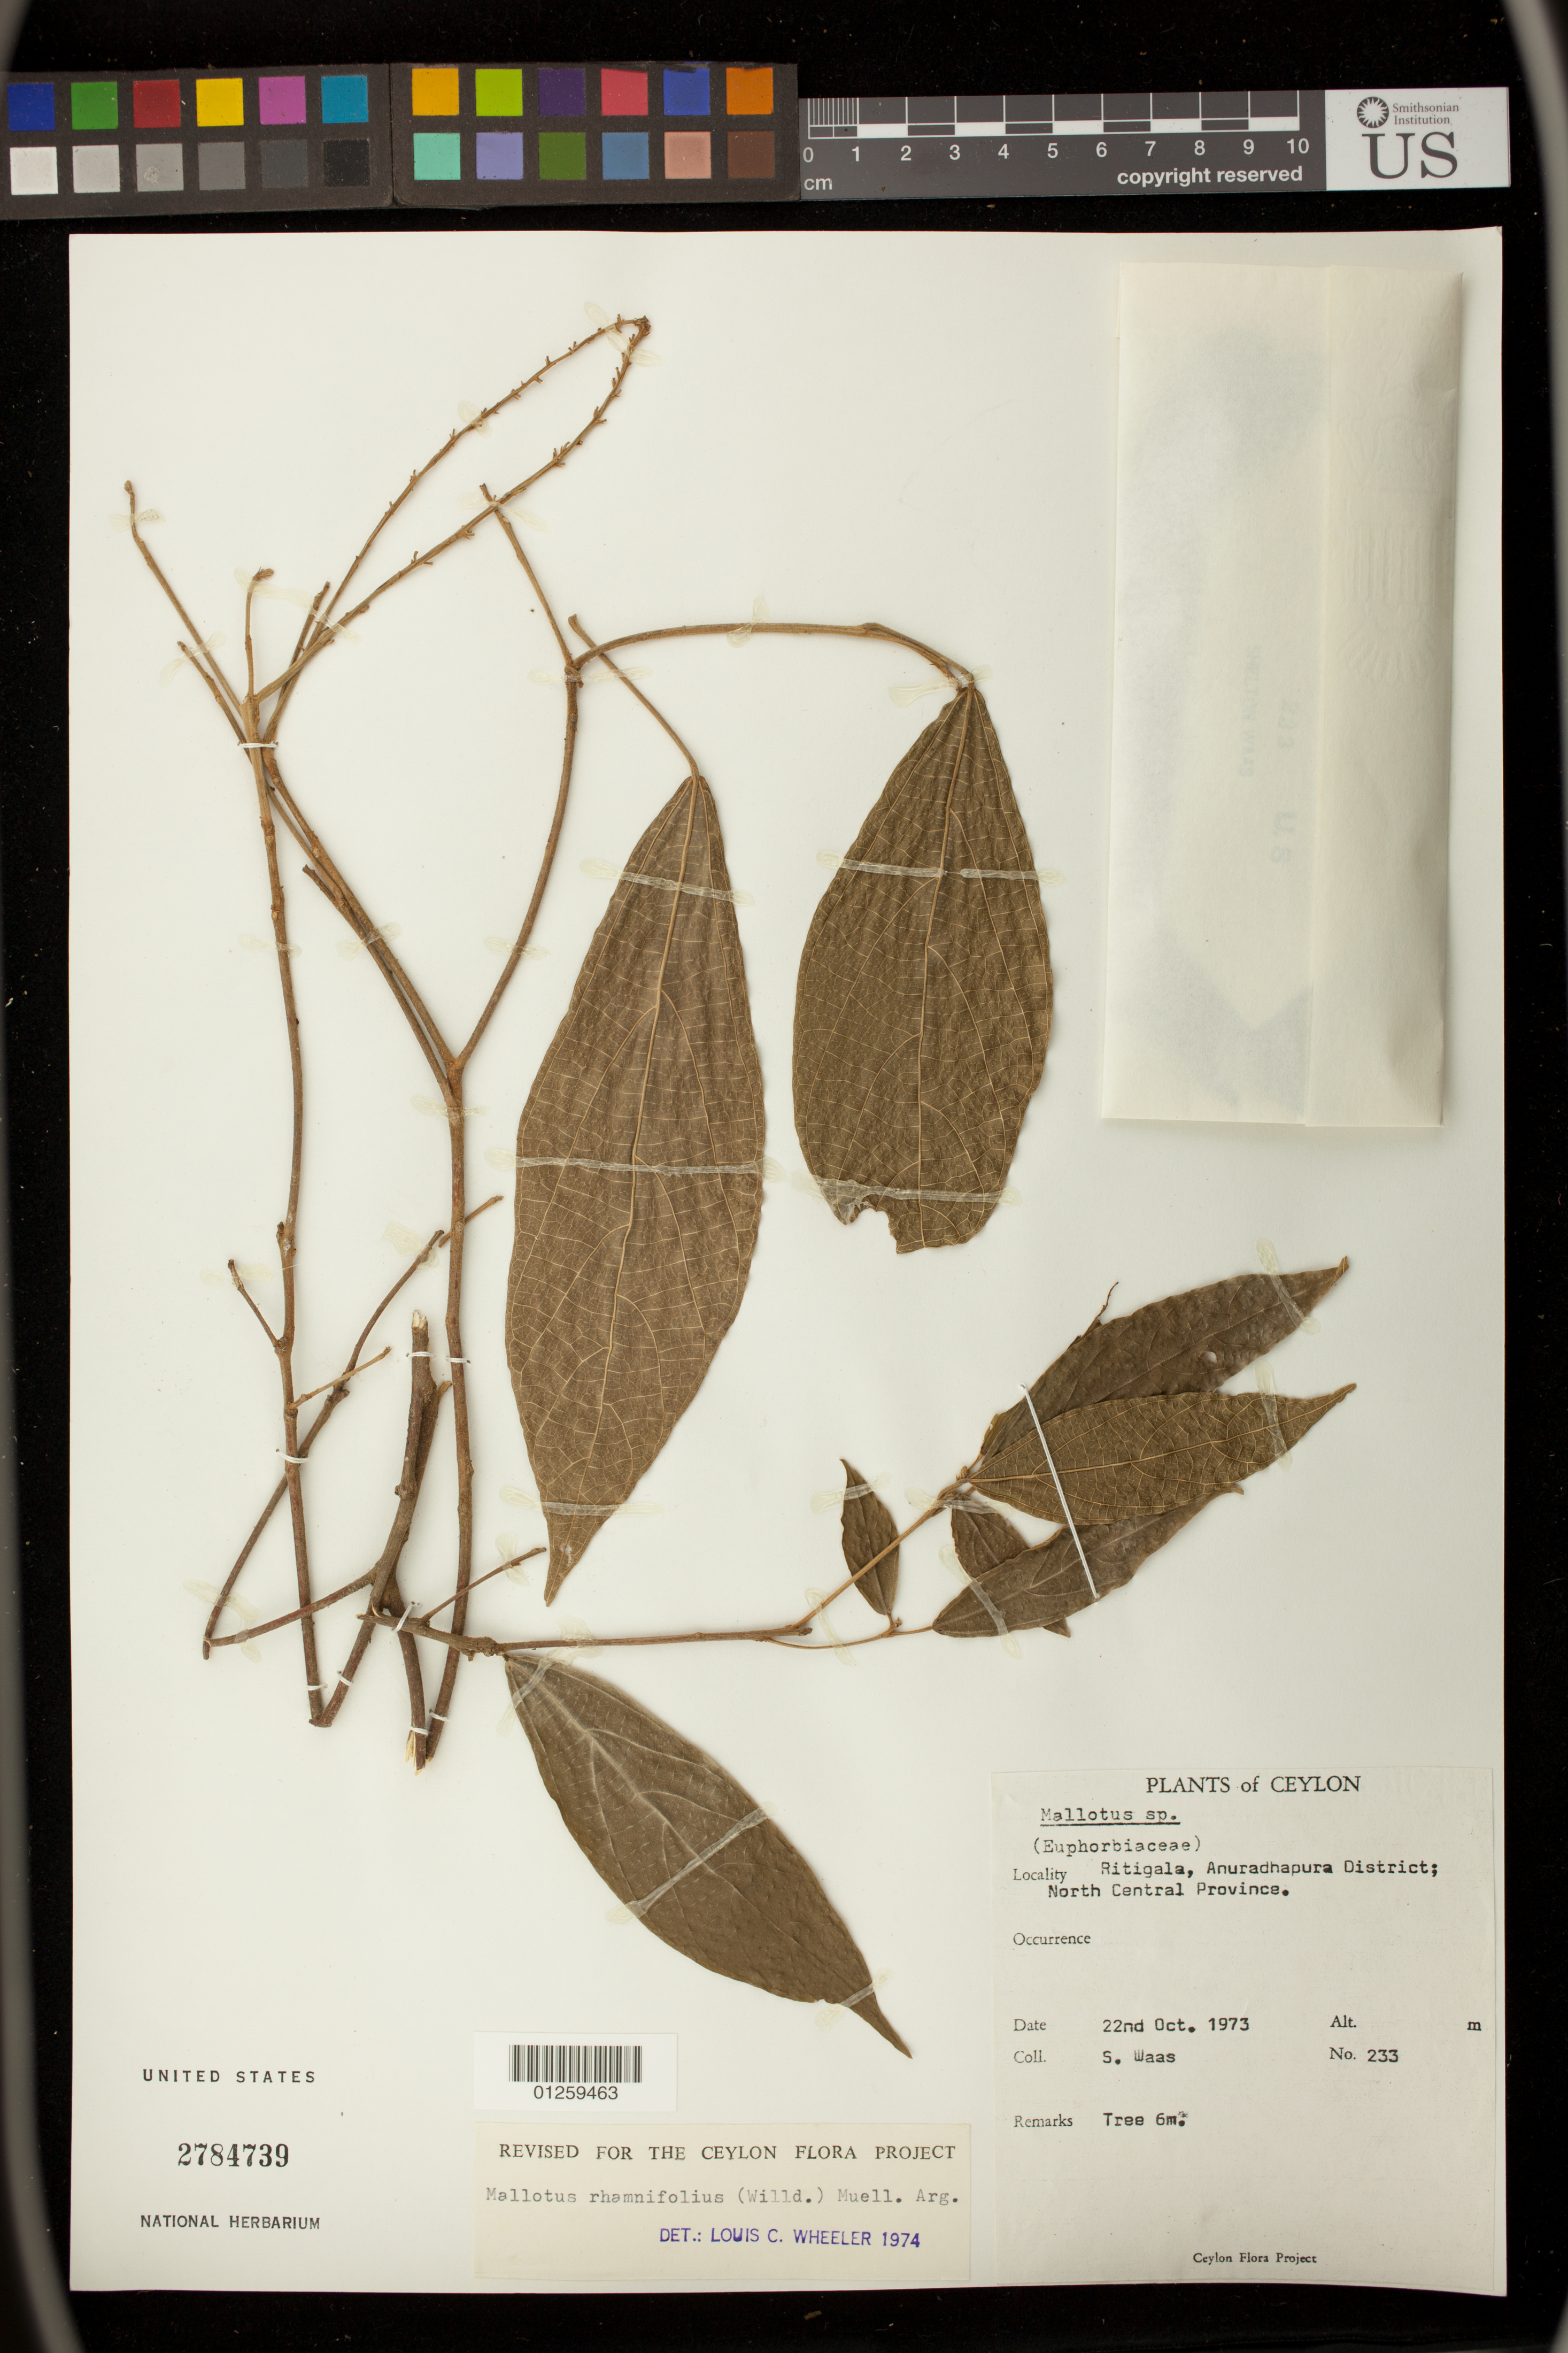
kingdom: Plantae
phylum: Tracheophyta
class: Magnoliopsida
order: Malpighiales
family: Euphorbiaceae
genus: Mallotus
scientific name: Mallotus rhamnifolius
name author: (Willd.) Müll. Arg.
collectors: S. Waas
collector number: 233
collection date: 1973-10-22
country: Sri Lanka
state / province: North Central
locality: Ritigala, Anuradhapura District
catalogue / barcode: US 2784739